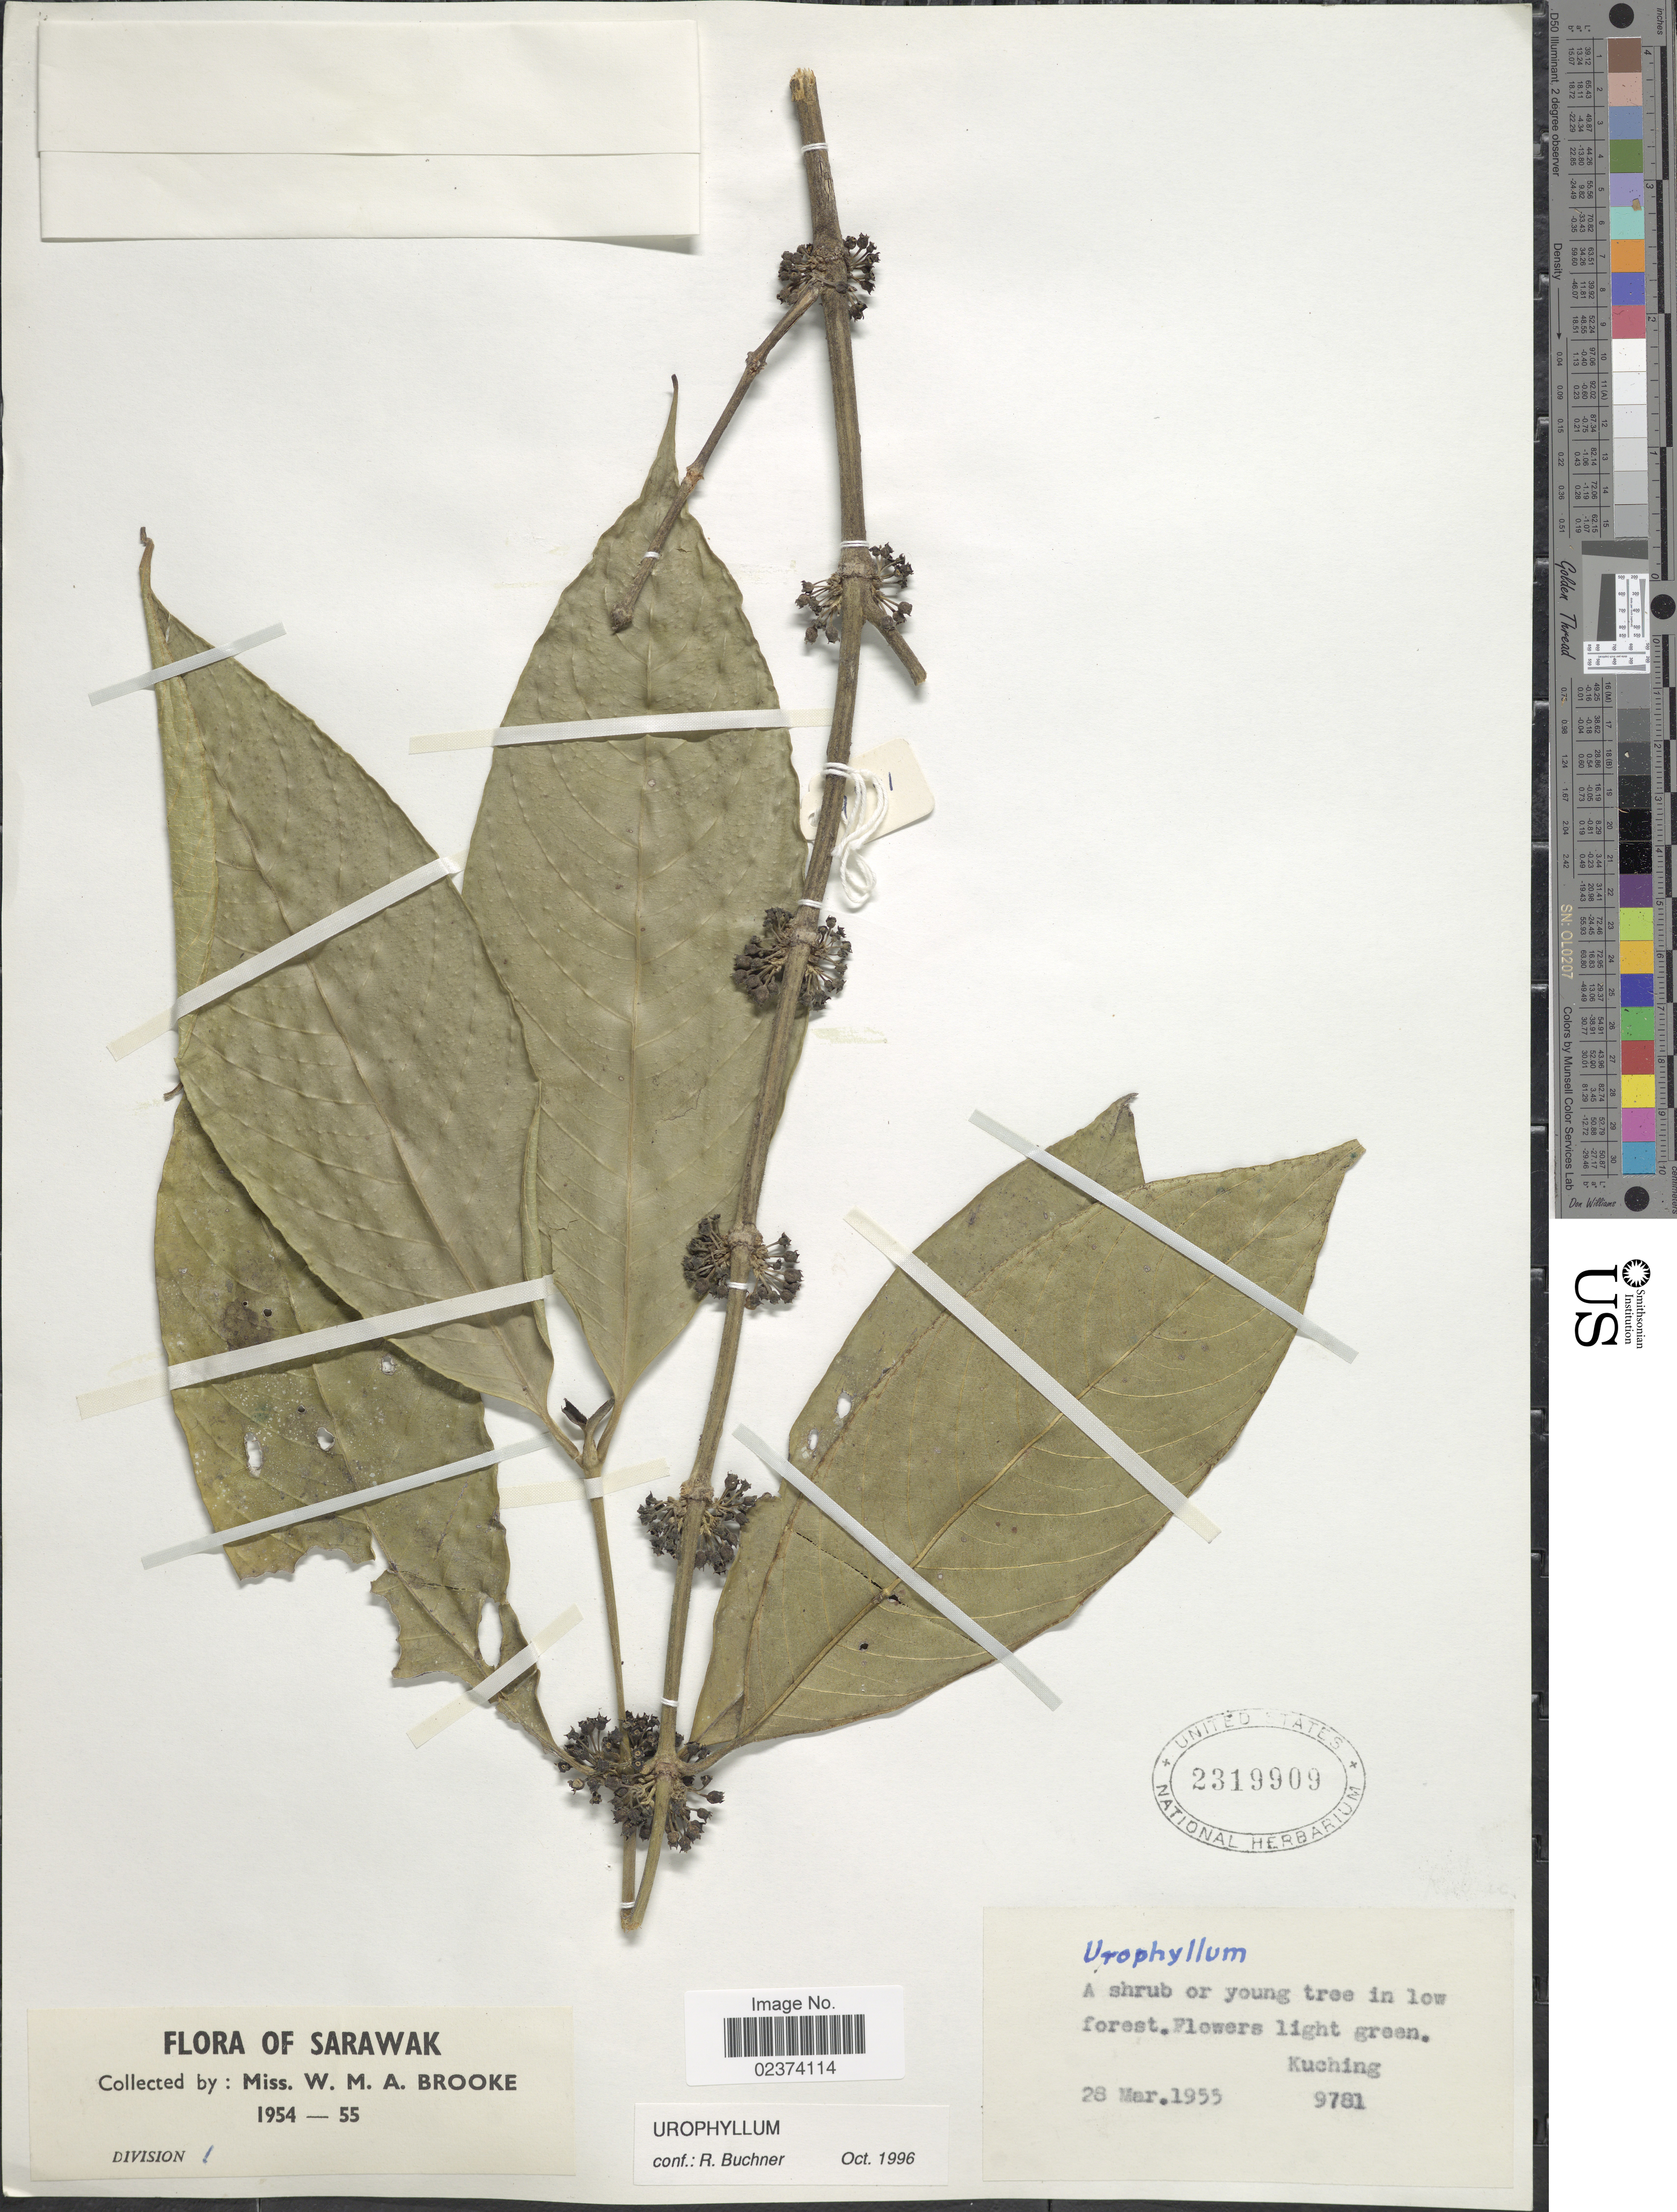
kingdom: Plantae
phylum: Tracheophyta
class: Magnoliopsida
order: Gentianales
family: Rubiaceae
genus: Urophyllum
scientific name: Urophyllum sp.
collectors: W. Brooke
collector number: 9781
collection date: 1955-03-28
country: Malaysia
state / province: Sarawak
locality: A shrub or young tree in low forest. Kuching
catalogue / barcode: US 2319909